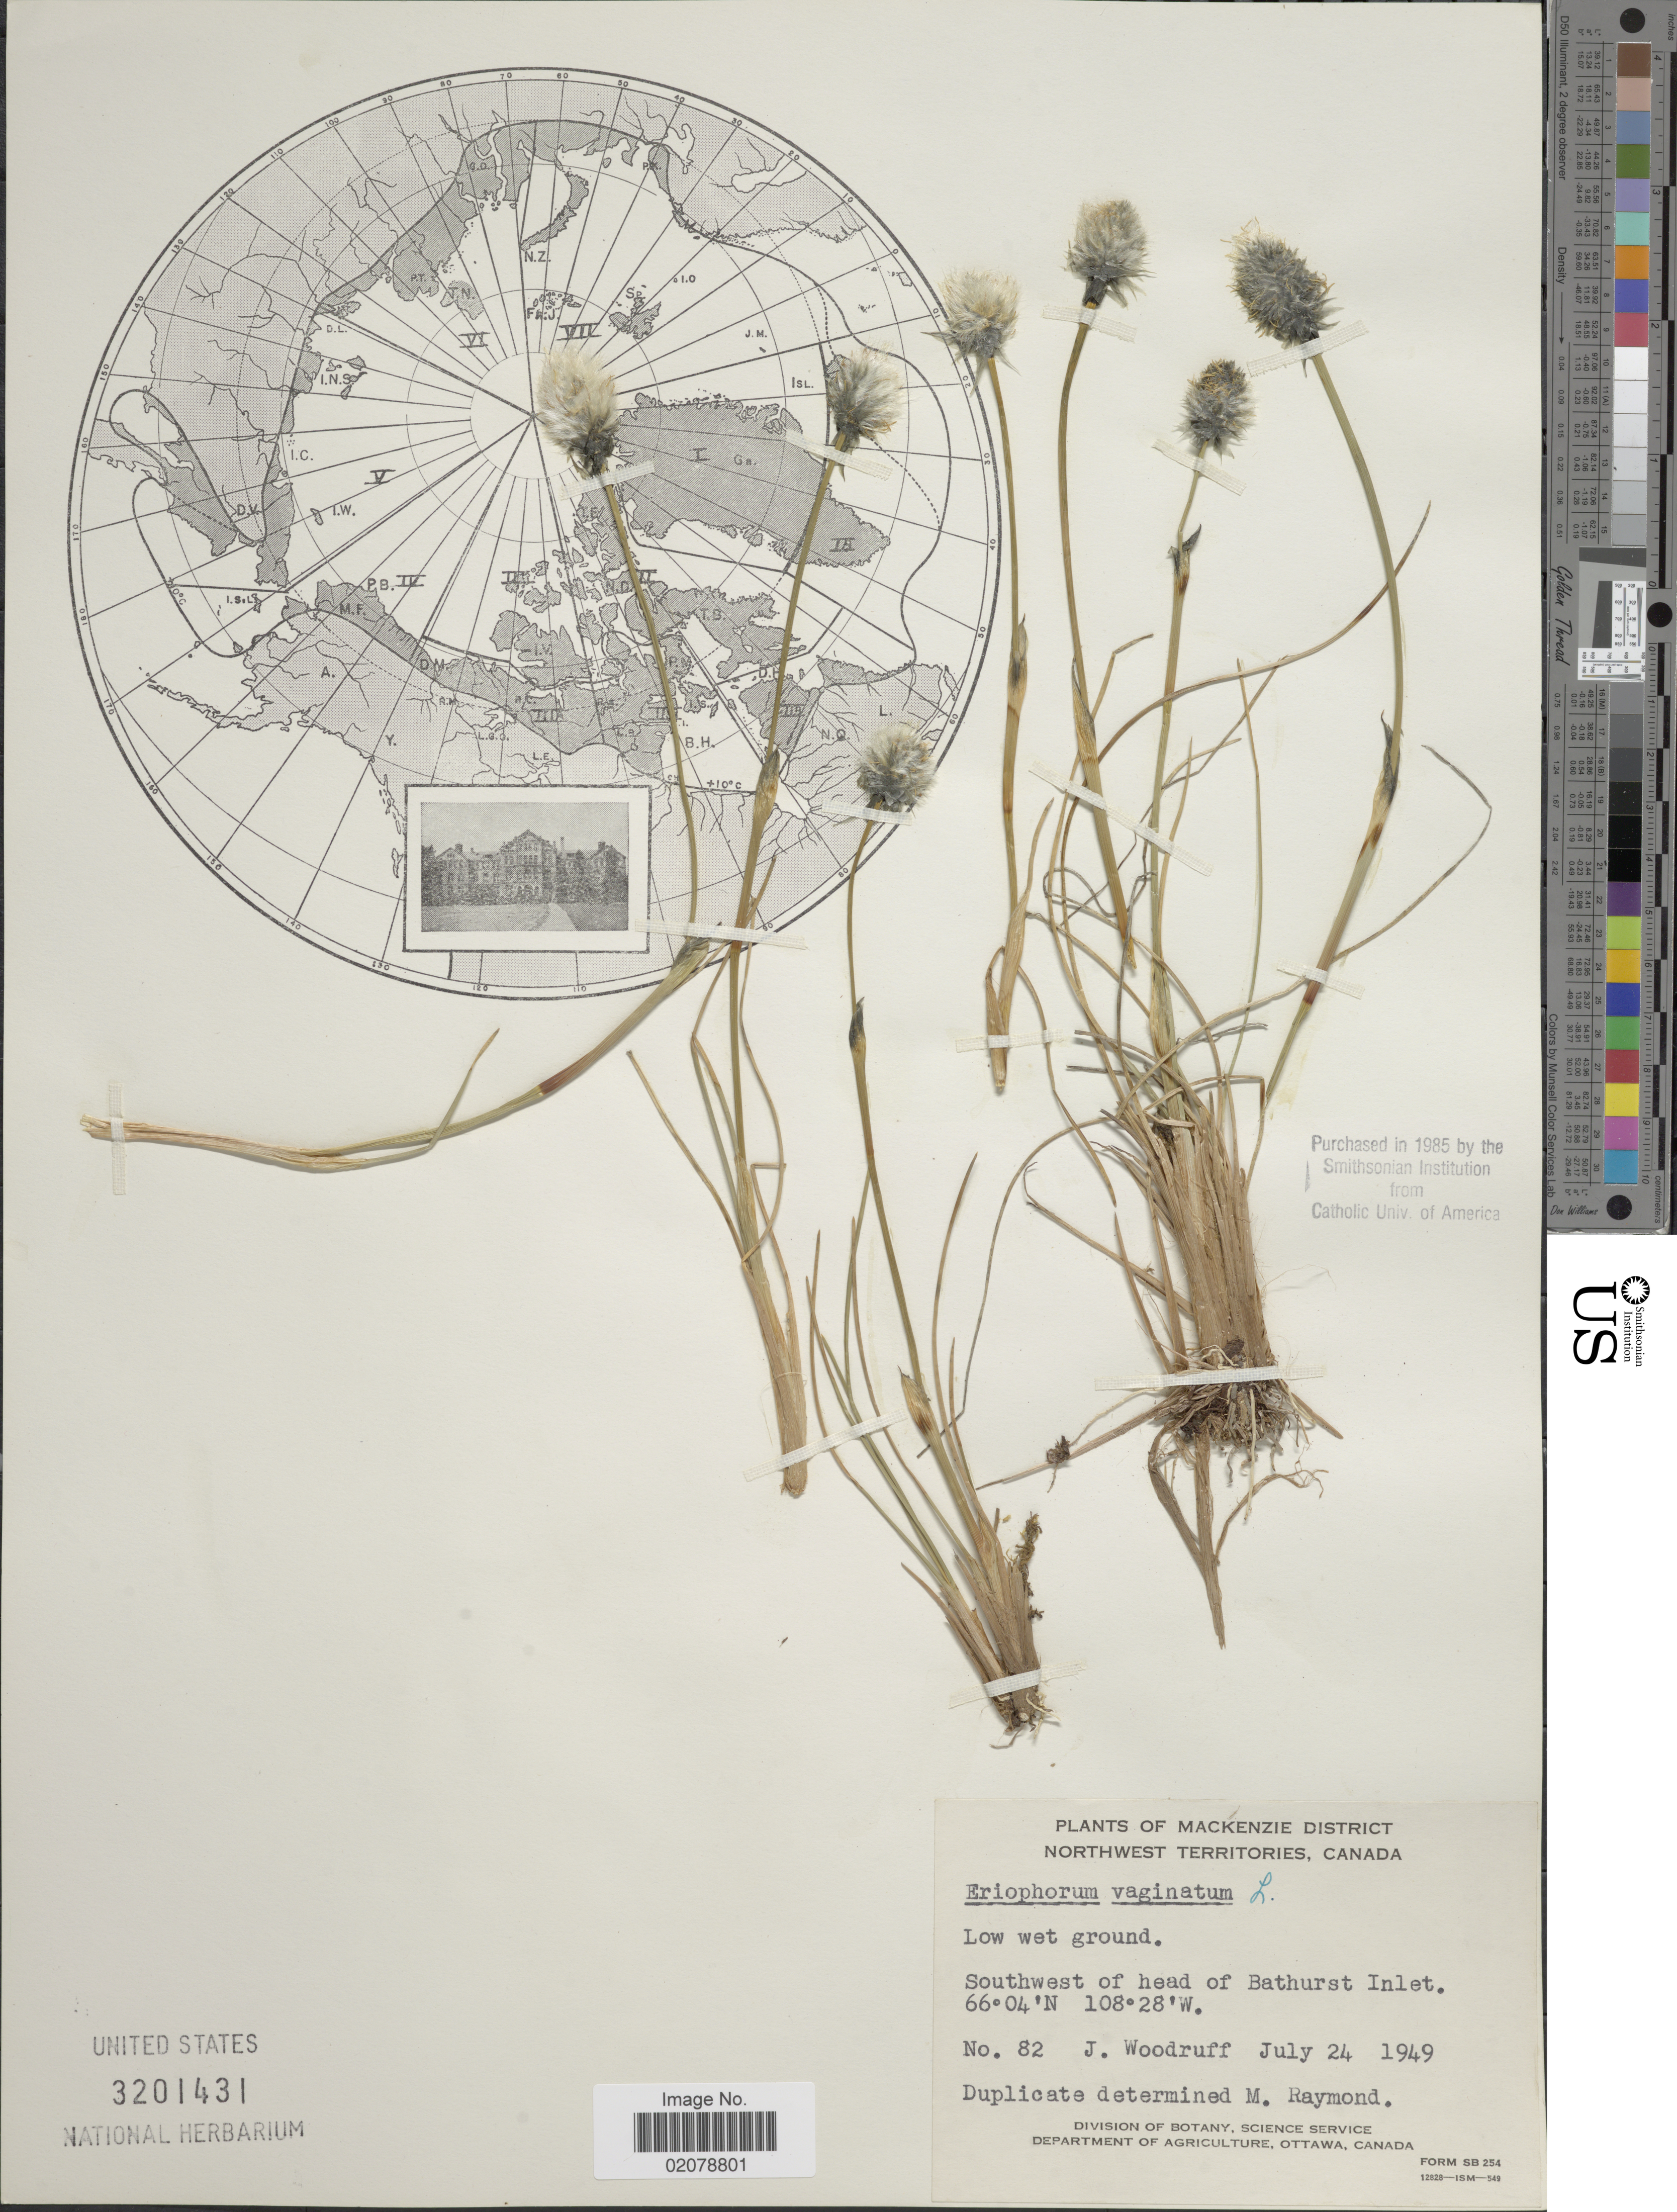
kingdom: Plantae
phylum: Tracheophyta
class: Liliopsida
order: Poales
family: Cyperaceae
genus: Eriophorum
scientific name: Eriophorum vaginatum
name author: L.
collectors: J. Woodruff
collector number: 82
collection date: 1949-07-24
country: Canada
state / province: Northwest Territories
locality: Mackenzie District. Southwest of head of Bathurst Inlet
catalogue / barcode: US 3201431